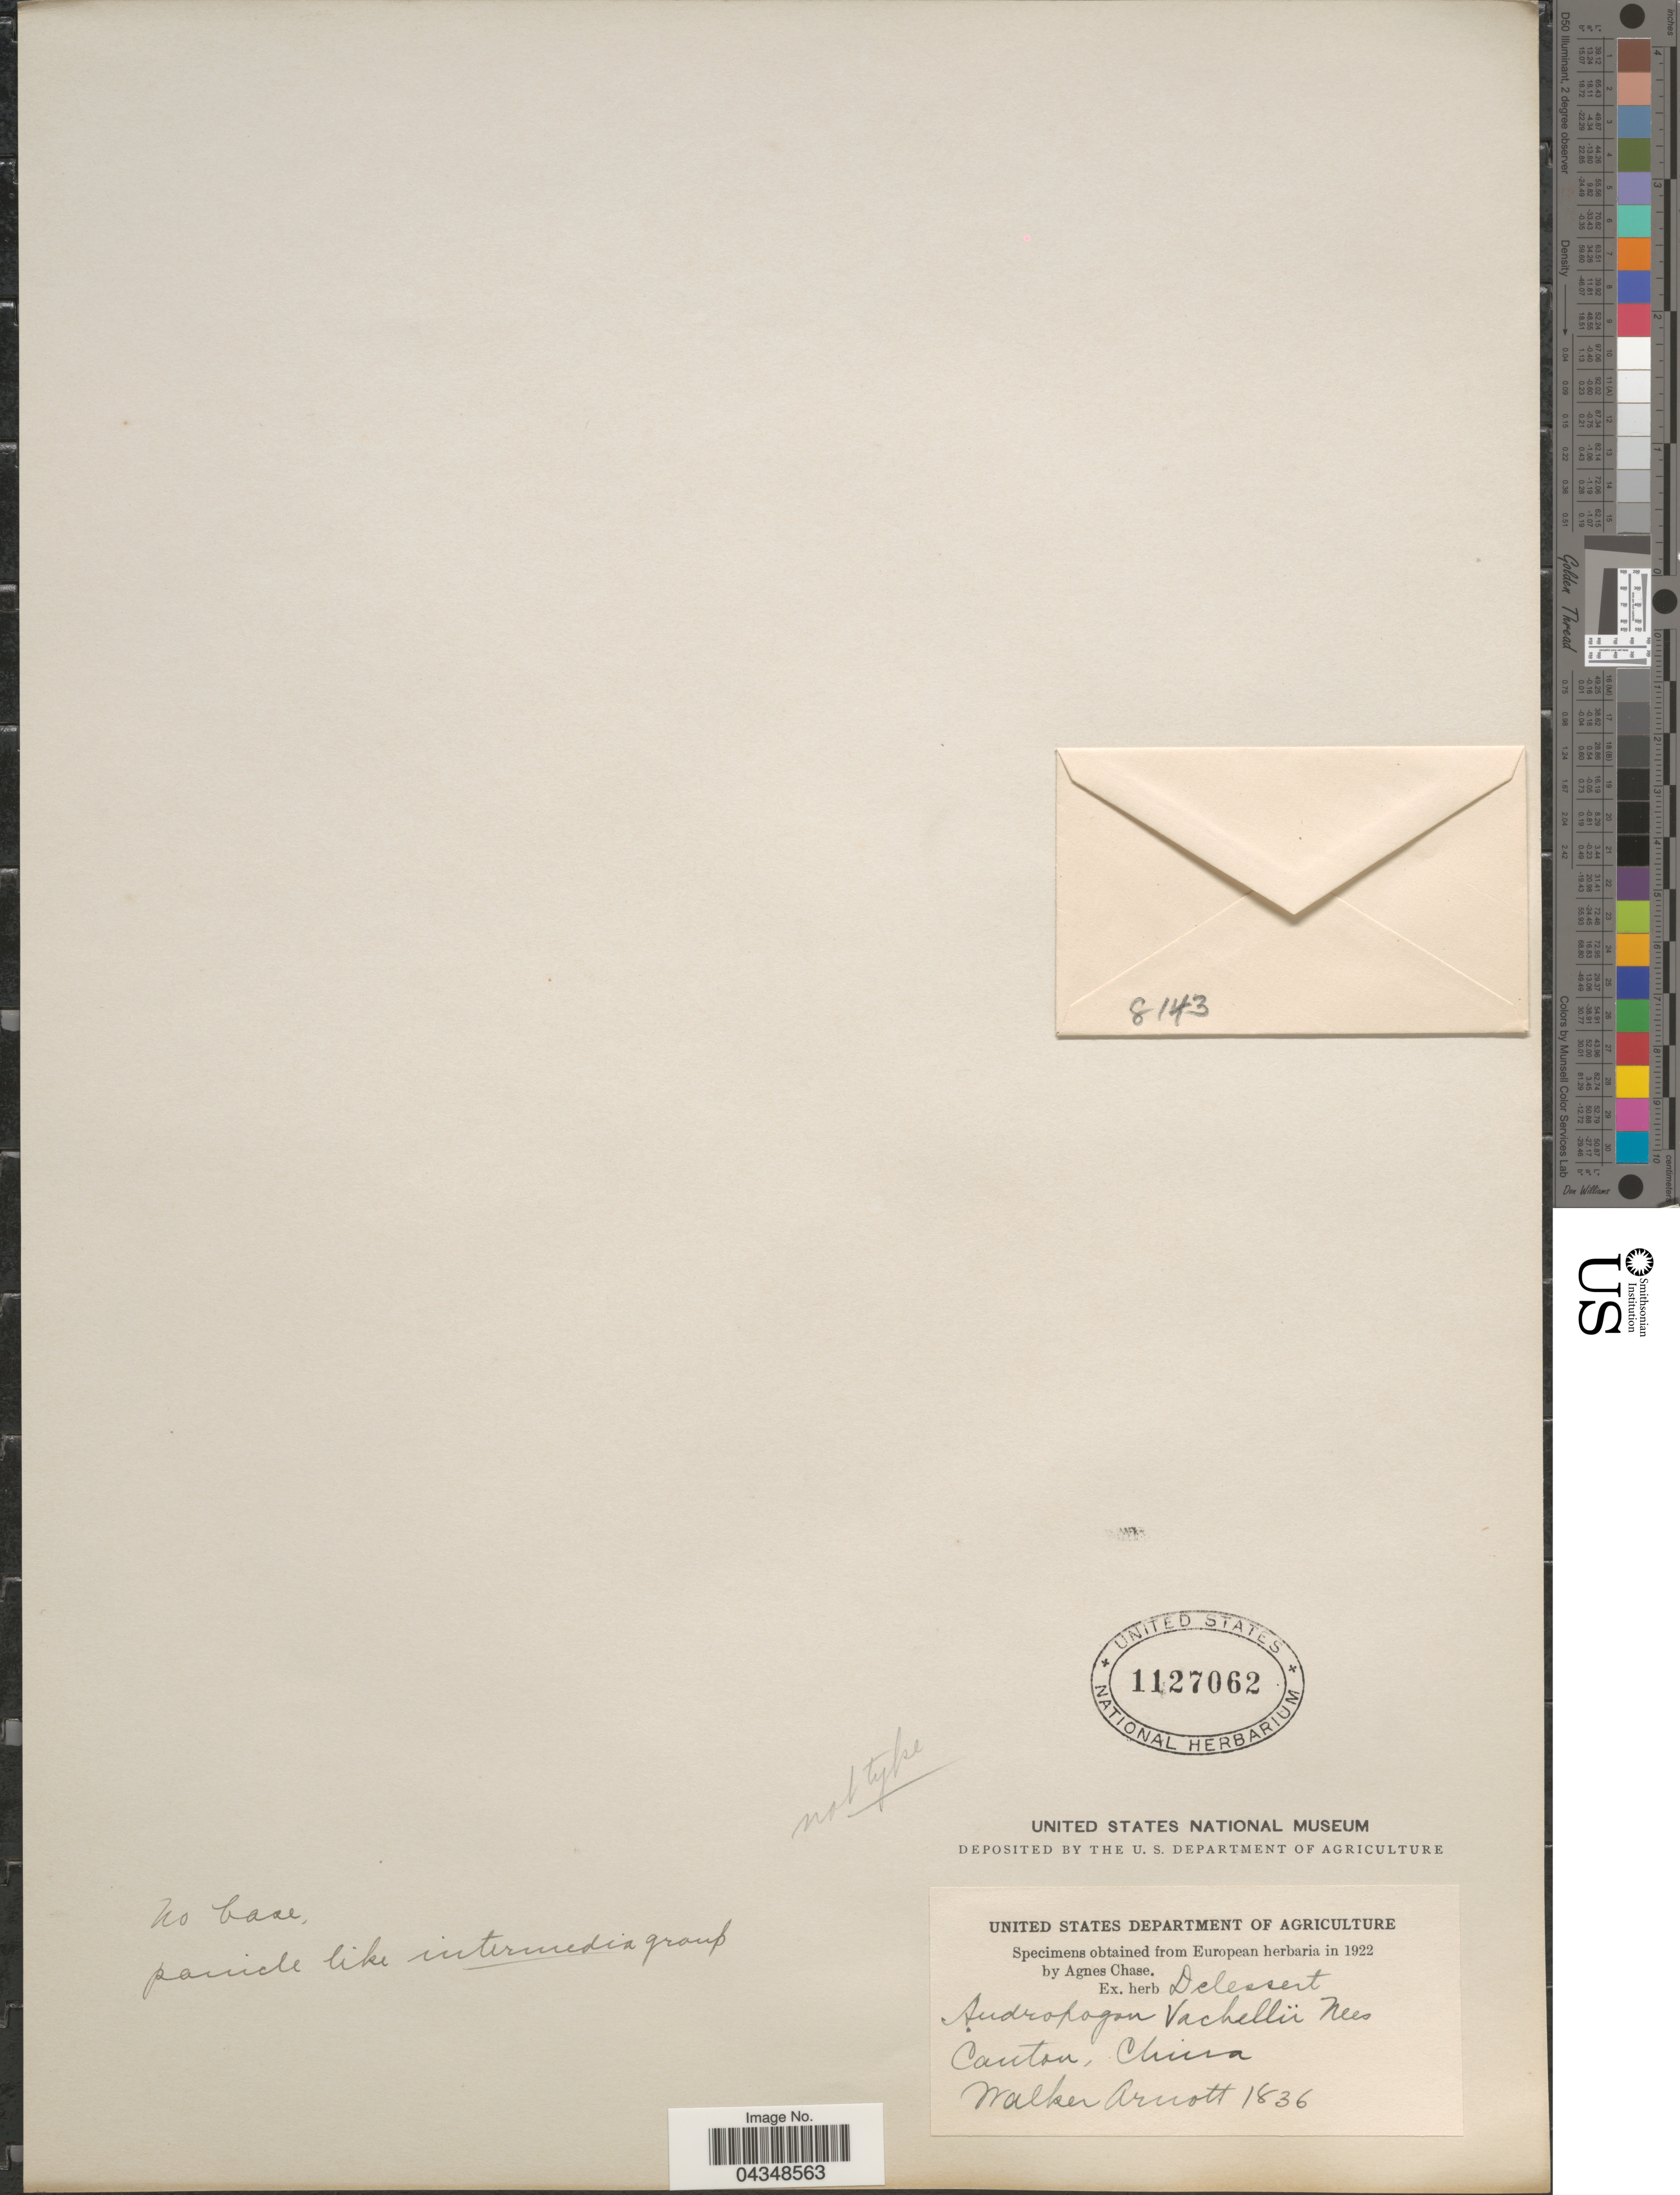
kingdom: Plantae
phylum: Tracheophyta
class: Liliopsida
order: Poales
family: Poaceae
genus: Bothriochloa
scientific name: Bothriochloa bladhii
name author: (Retz.) S.T. Blake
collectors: W. Arnott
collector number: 8143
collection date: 1836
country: China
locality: Canton.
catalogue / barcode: US 1127062